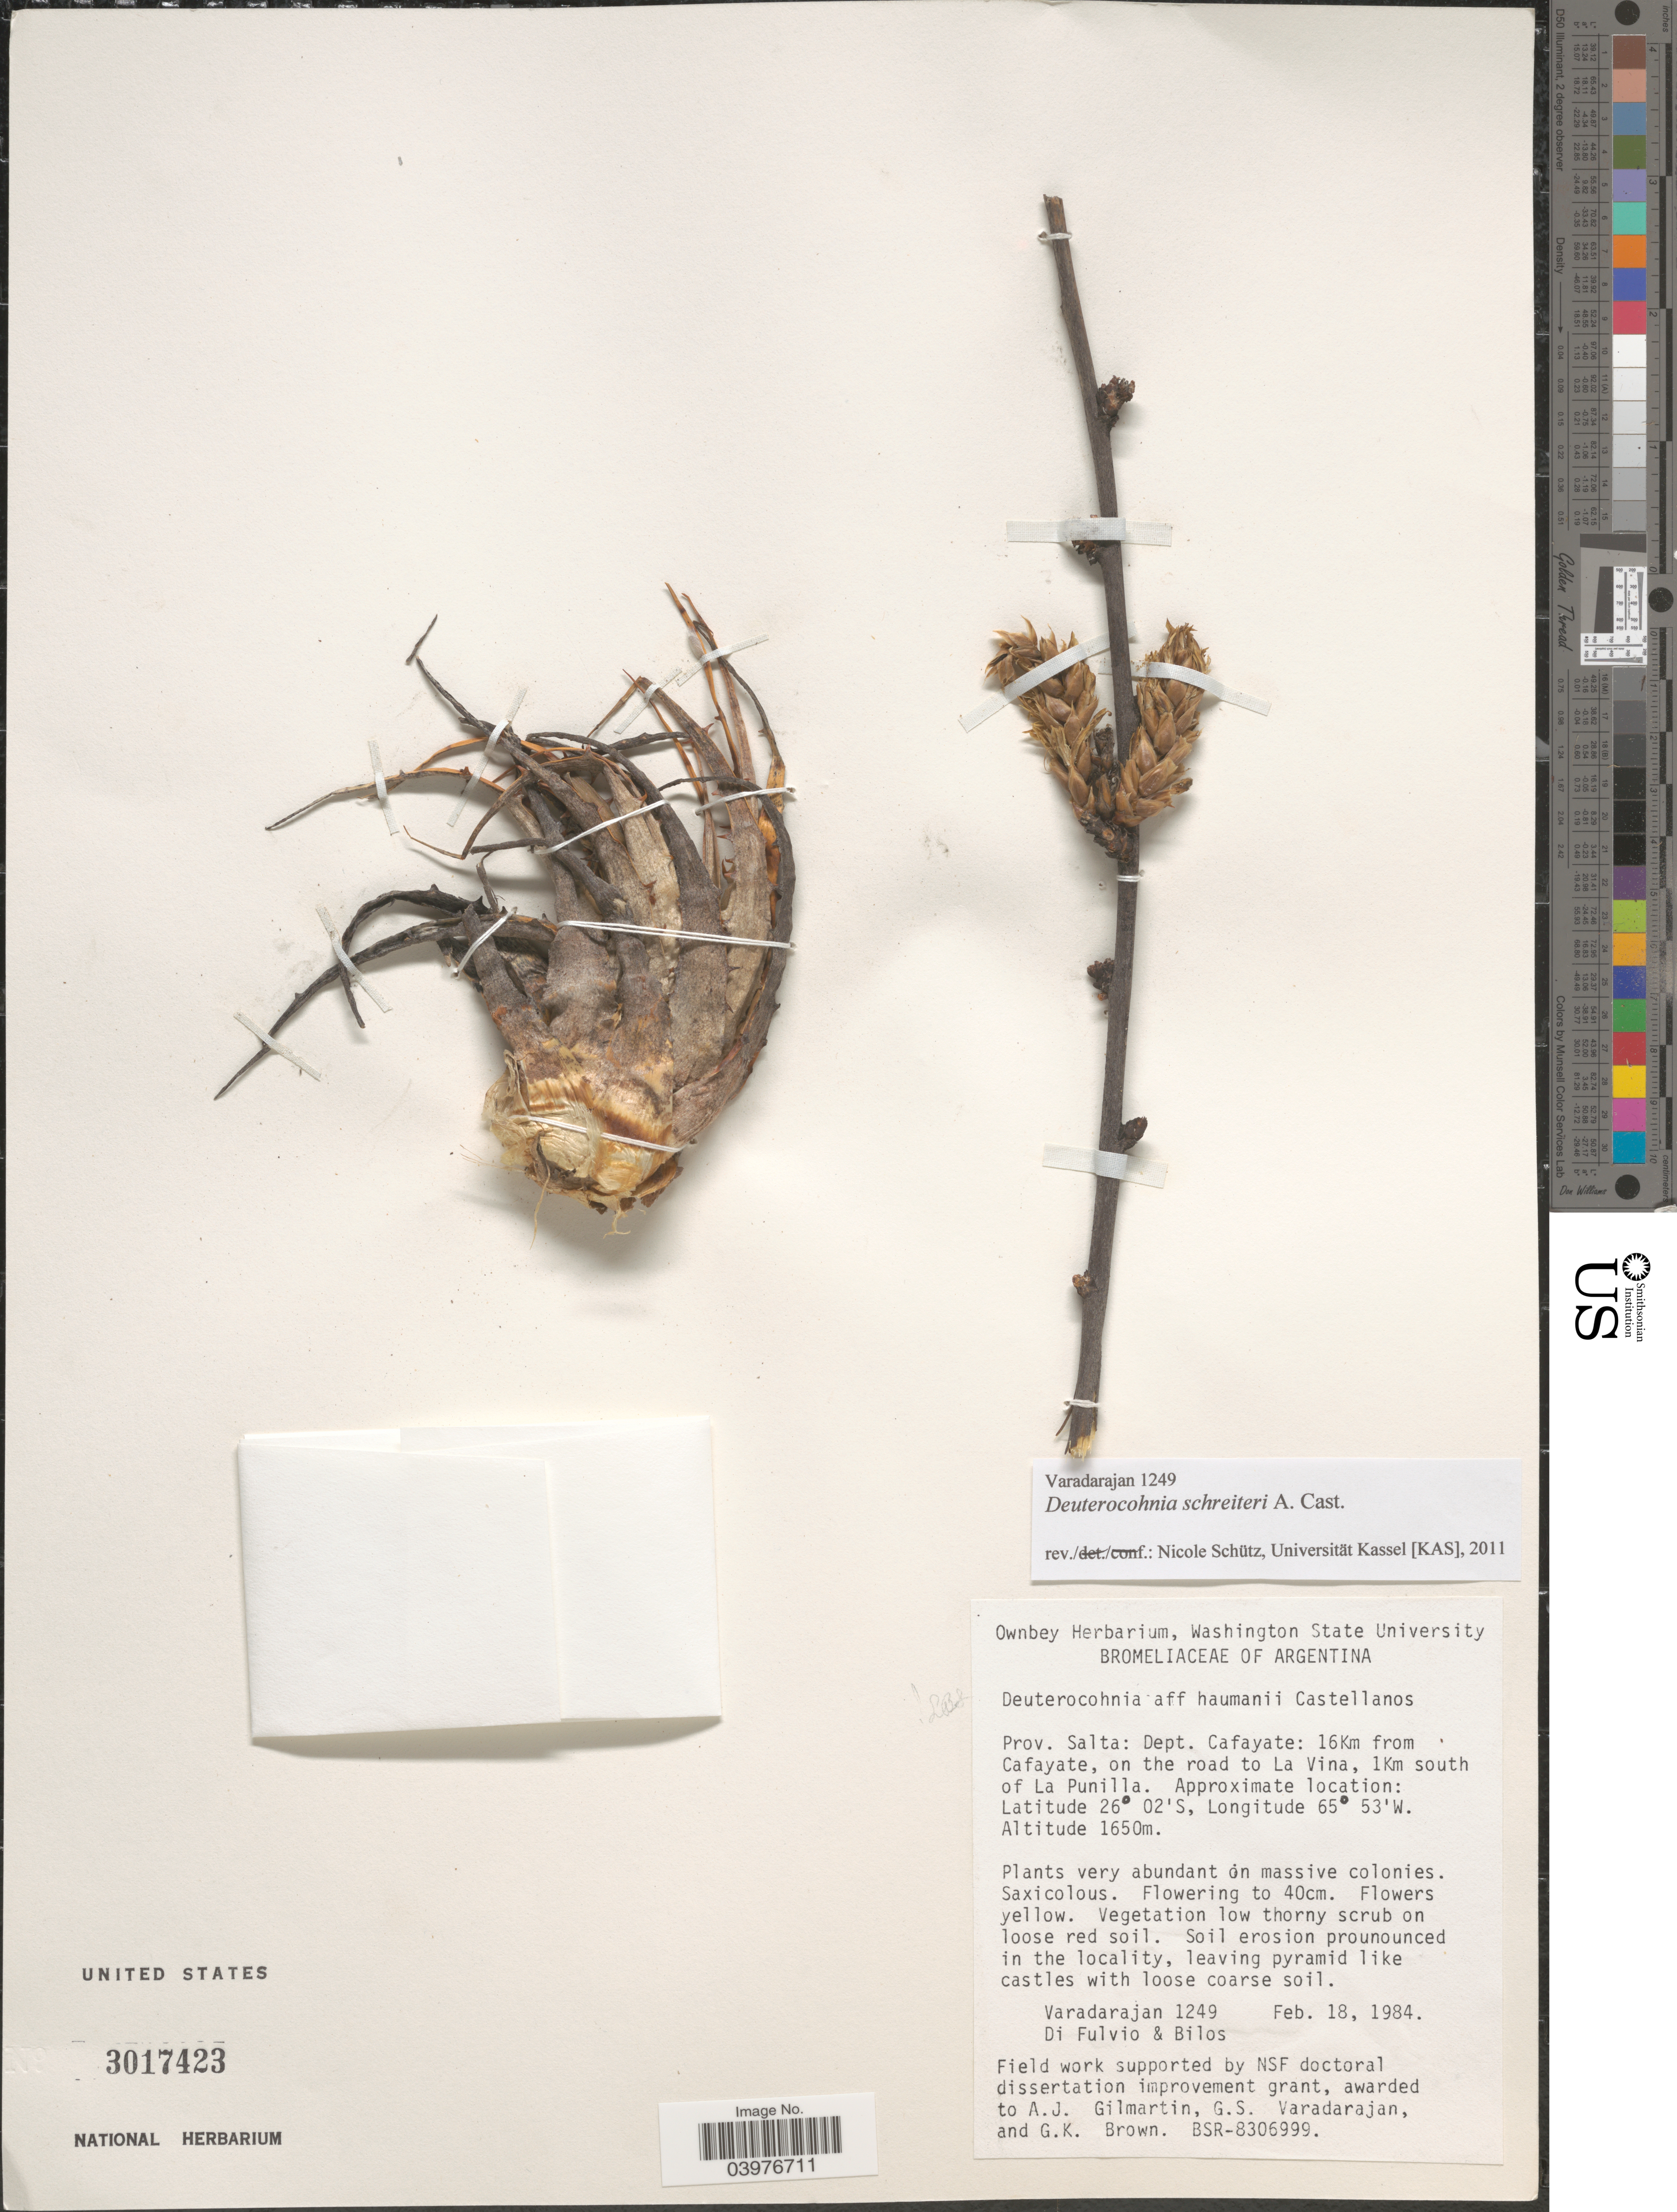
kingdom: Plantae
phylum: Tracheophyta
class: Liliopsida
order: Poales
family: Bromeliaceae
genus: Deuterocohnia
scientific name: Deuterocohnia schreiteri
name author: A. Cast.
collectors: G. S. Varadarajan, -. Di Fulvio & -. Bilos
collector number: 1249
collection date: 1984-02-18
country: Argentina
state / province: Salta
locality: Dept. Cafayate: 16Km from Cafayate, on the road to La Vina, 1Km south of La Punilla.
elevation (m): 1650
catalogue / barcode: US 3017423